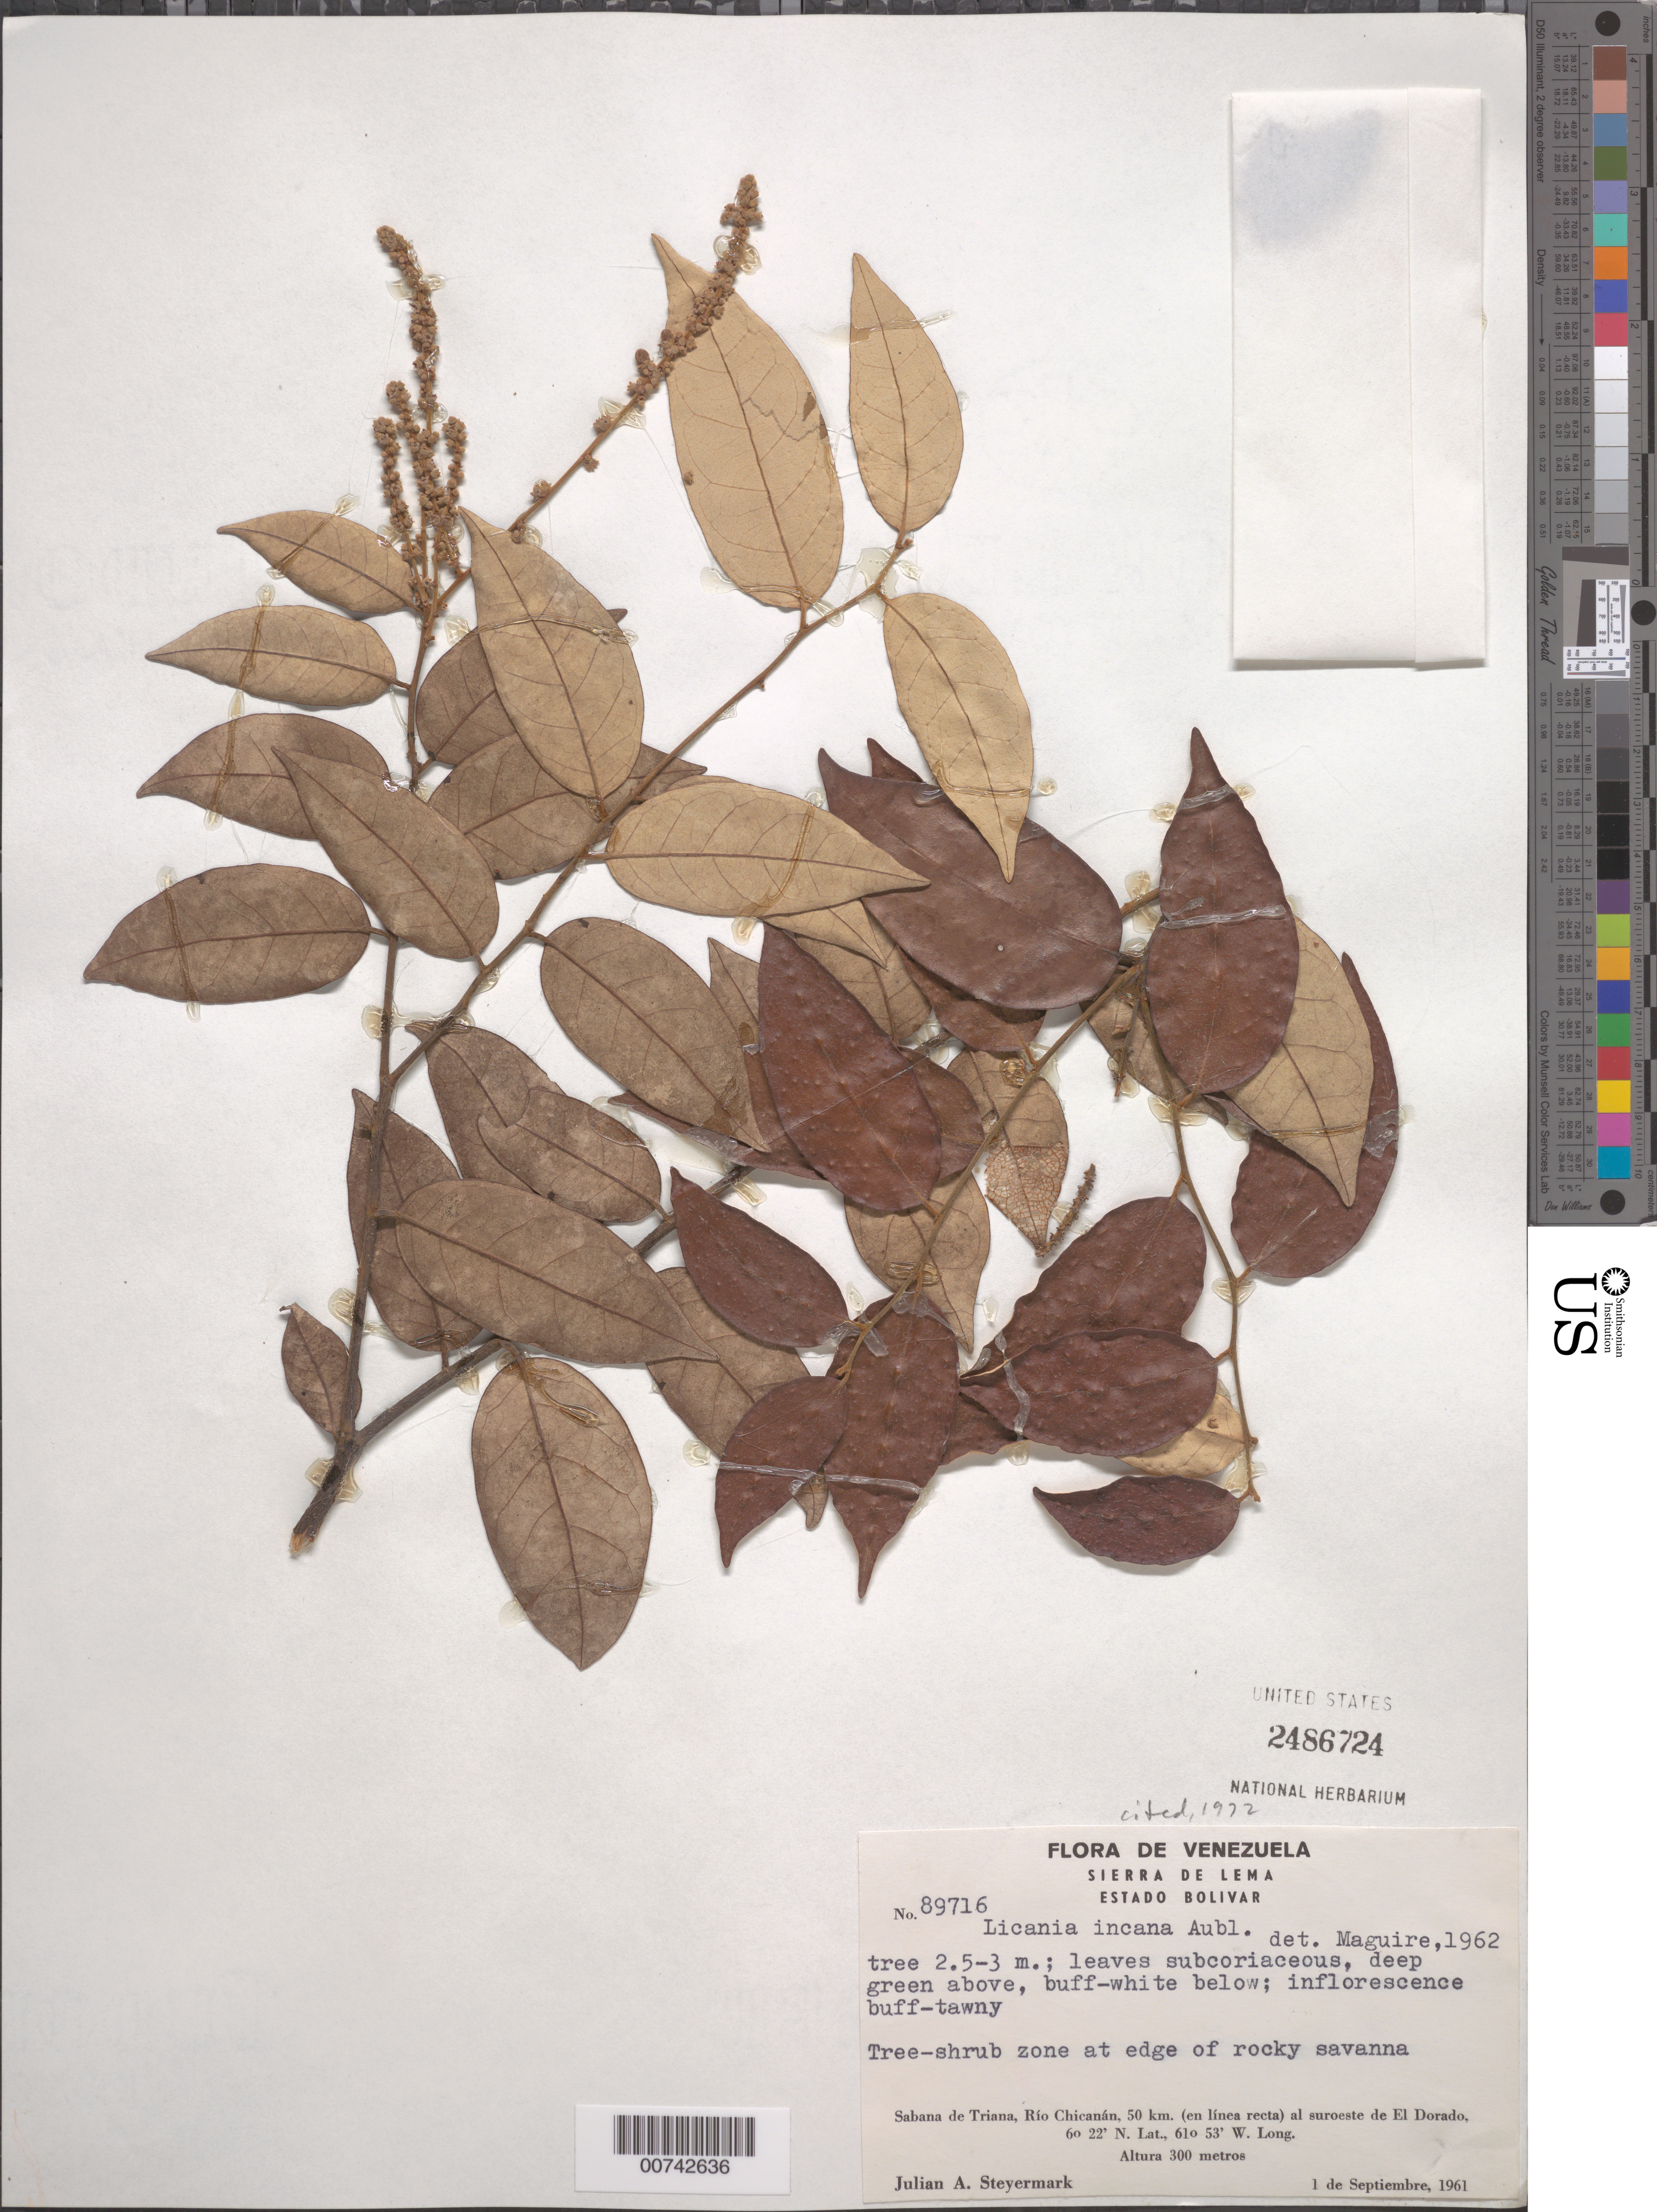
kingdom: Plantae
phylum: Tracheophyta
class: Magnoliopsida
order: Malpighiales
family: Chrysobalanaceae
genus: Licania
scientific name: Licania incana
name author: Aubl.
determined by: Maguire, Bassett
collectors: J. Steyermark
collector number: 89716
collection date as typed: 1-Sep-61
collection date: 1961-09-01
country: Venezuela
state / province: Bolívar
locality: Sabana de Triana, Río Chicanán, 50 km (in línea recta) al SW de El Dorado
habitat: Tree-shrub zone at the edge of rocky savanna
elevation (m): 300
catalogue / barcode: US 2486724